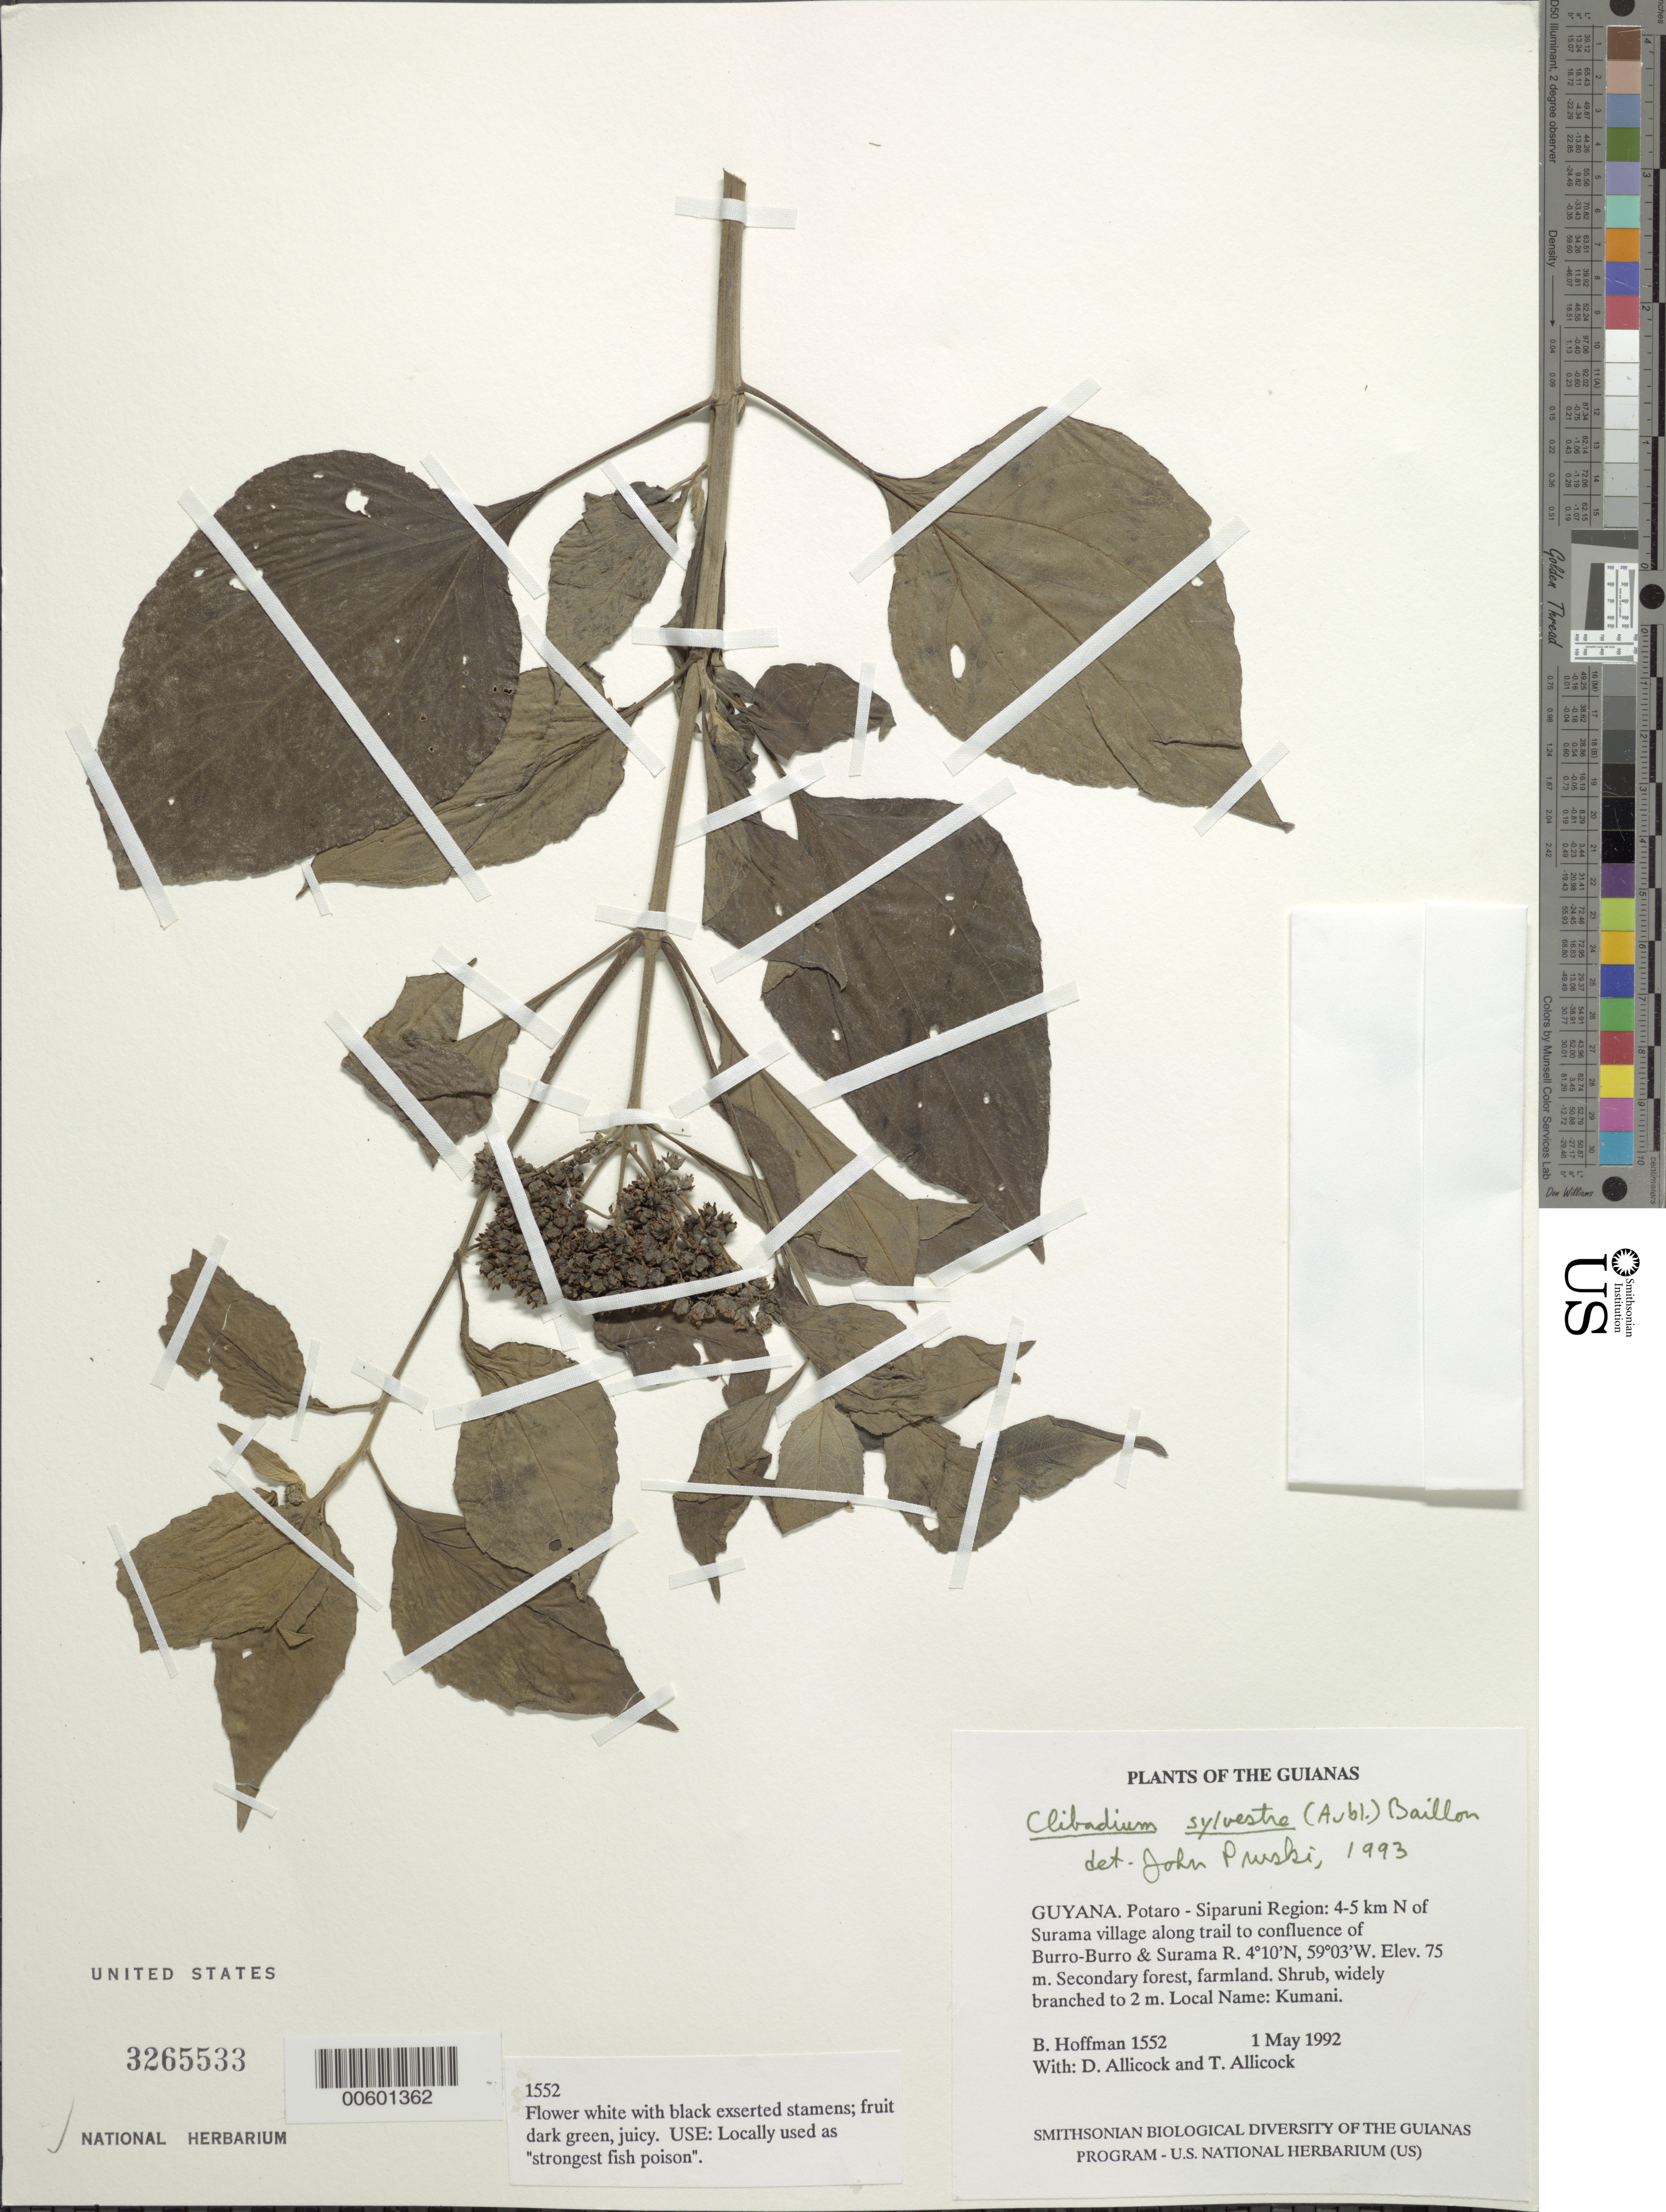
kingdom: Plantae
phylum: Tracheophyta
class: Magnoliopsida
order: Asterales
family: Asteraceae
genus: Clibadium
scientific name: Clibadium sylvestre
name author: (Aubl.) Baill.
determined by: Pruski, J. F.; Funk, V. A.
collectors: B. Hoffman, D. Allicock & T. Allicock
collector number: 1552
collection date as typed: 1 May 1992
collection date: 1992-05-01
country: Guyana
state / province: Potaro-Siparuni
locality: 4-5 km N of Surama village along trail to confluence of Burro-Burro & Surama Rivers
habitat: Secondary forest, farmland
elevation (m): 75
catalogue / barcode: US 3265533